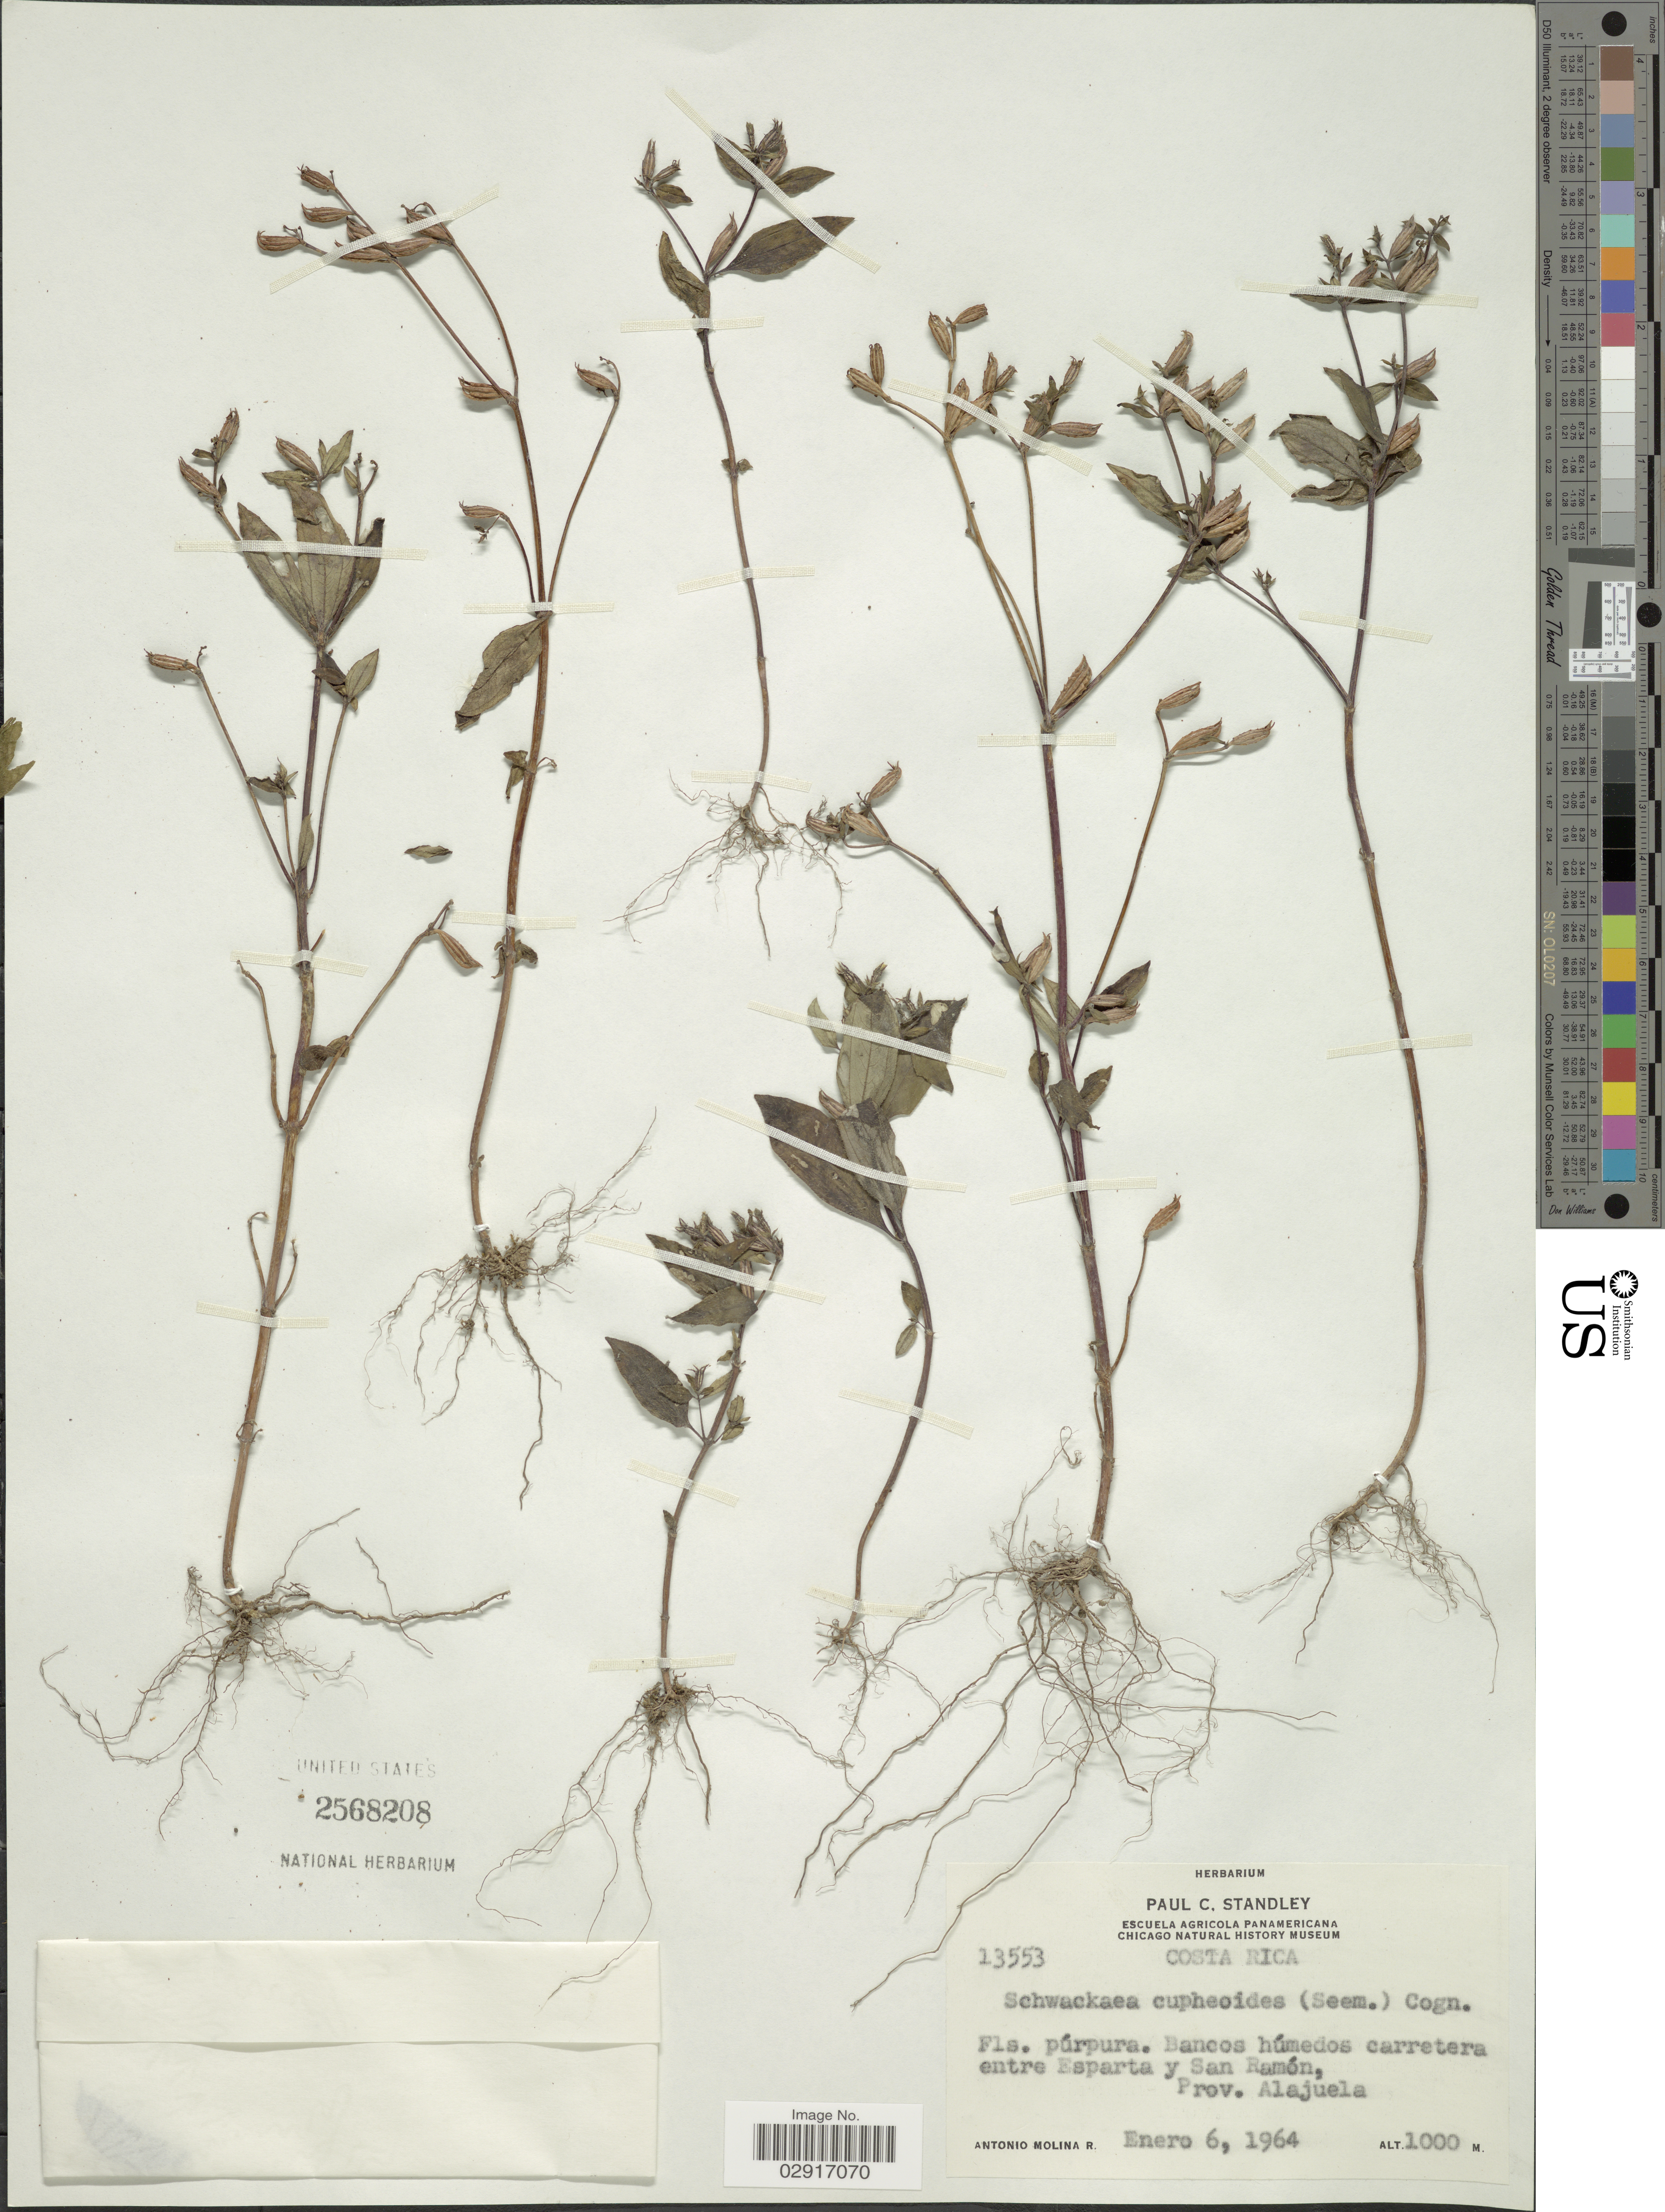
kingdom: Plantae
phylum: Tracheophyta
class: Magnoliopsida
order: Myrtales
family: Melastomataceae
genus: Schwackaea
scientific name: Schwackaea cupheoides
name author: (Benth.) Cogn.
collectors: A. Molina R.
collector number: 13553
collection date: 1964-01-06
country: Costa Rica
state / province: Alajuela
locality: Entre Esparta y San Ramón.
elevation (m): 1000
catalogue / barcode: US 2568208